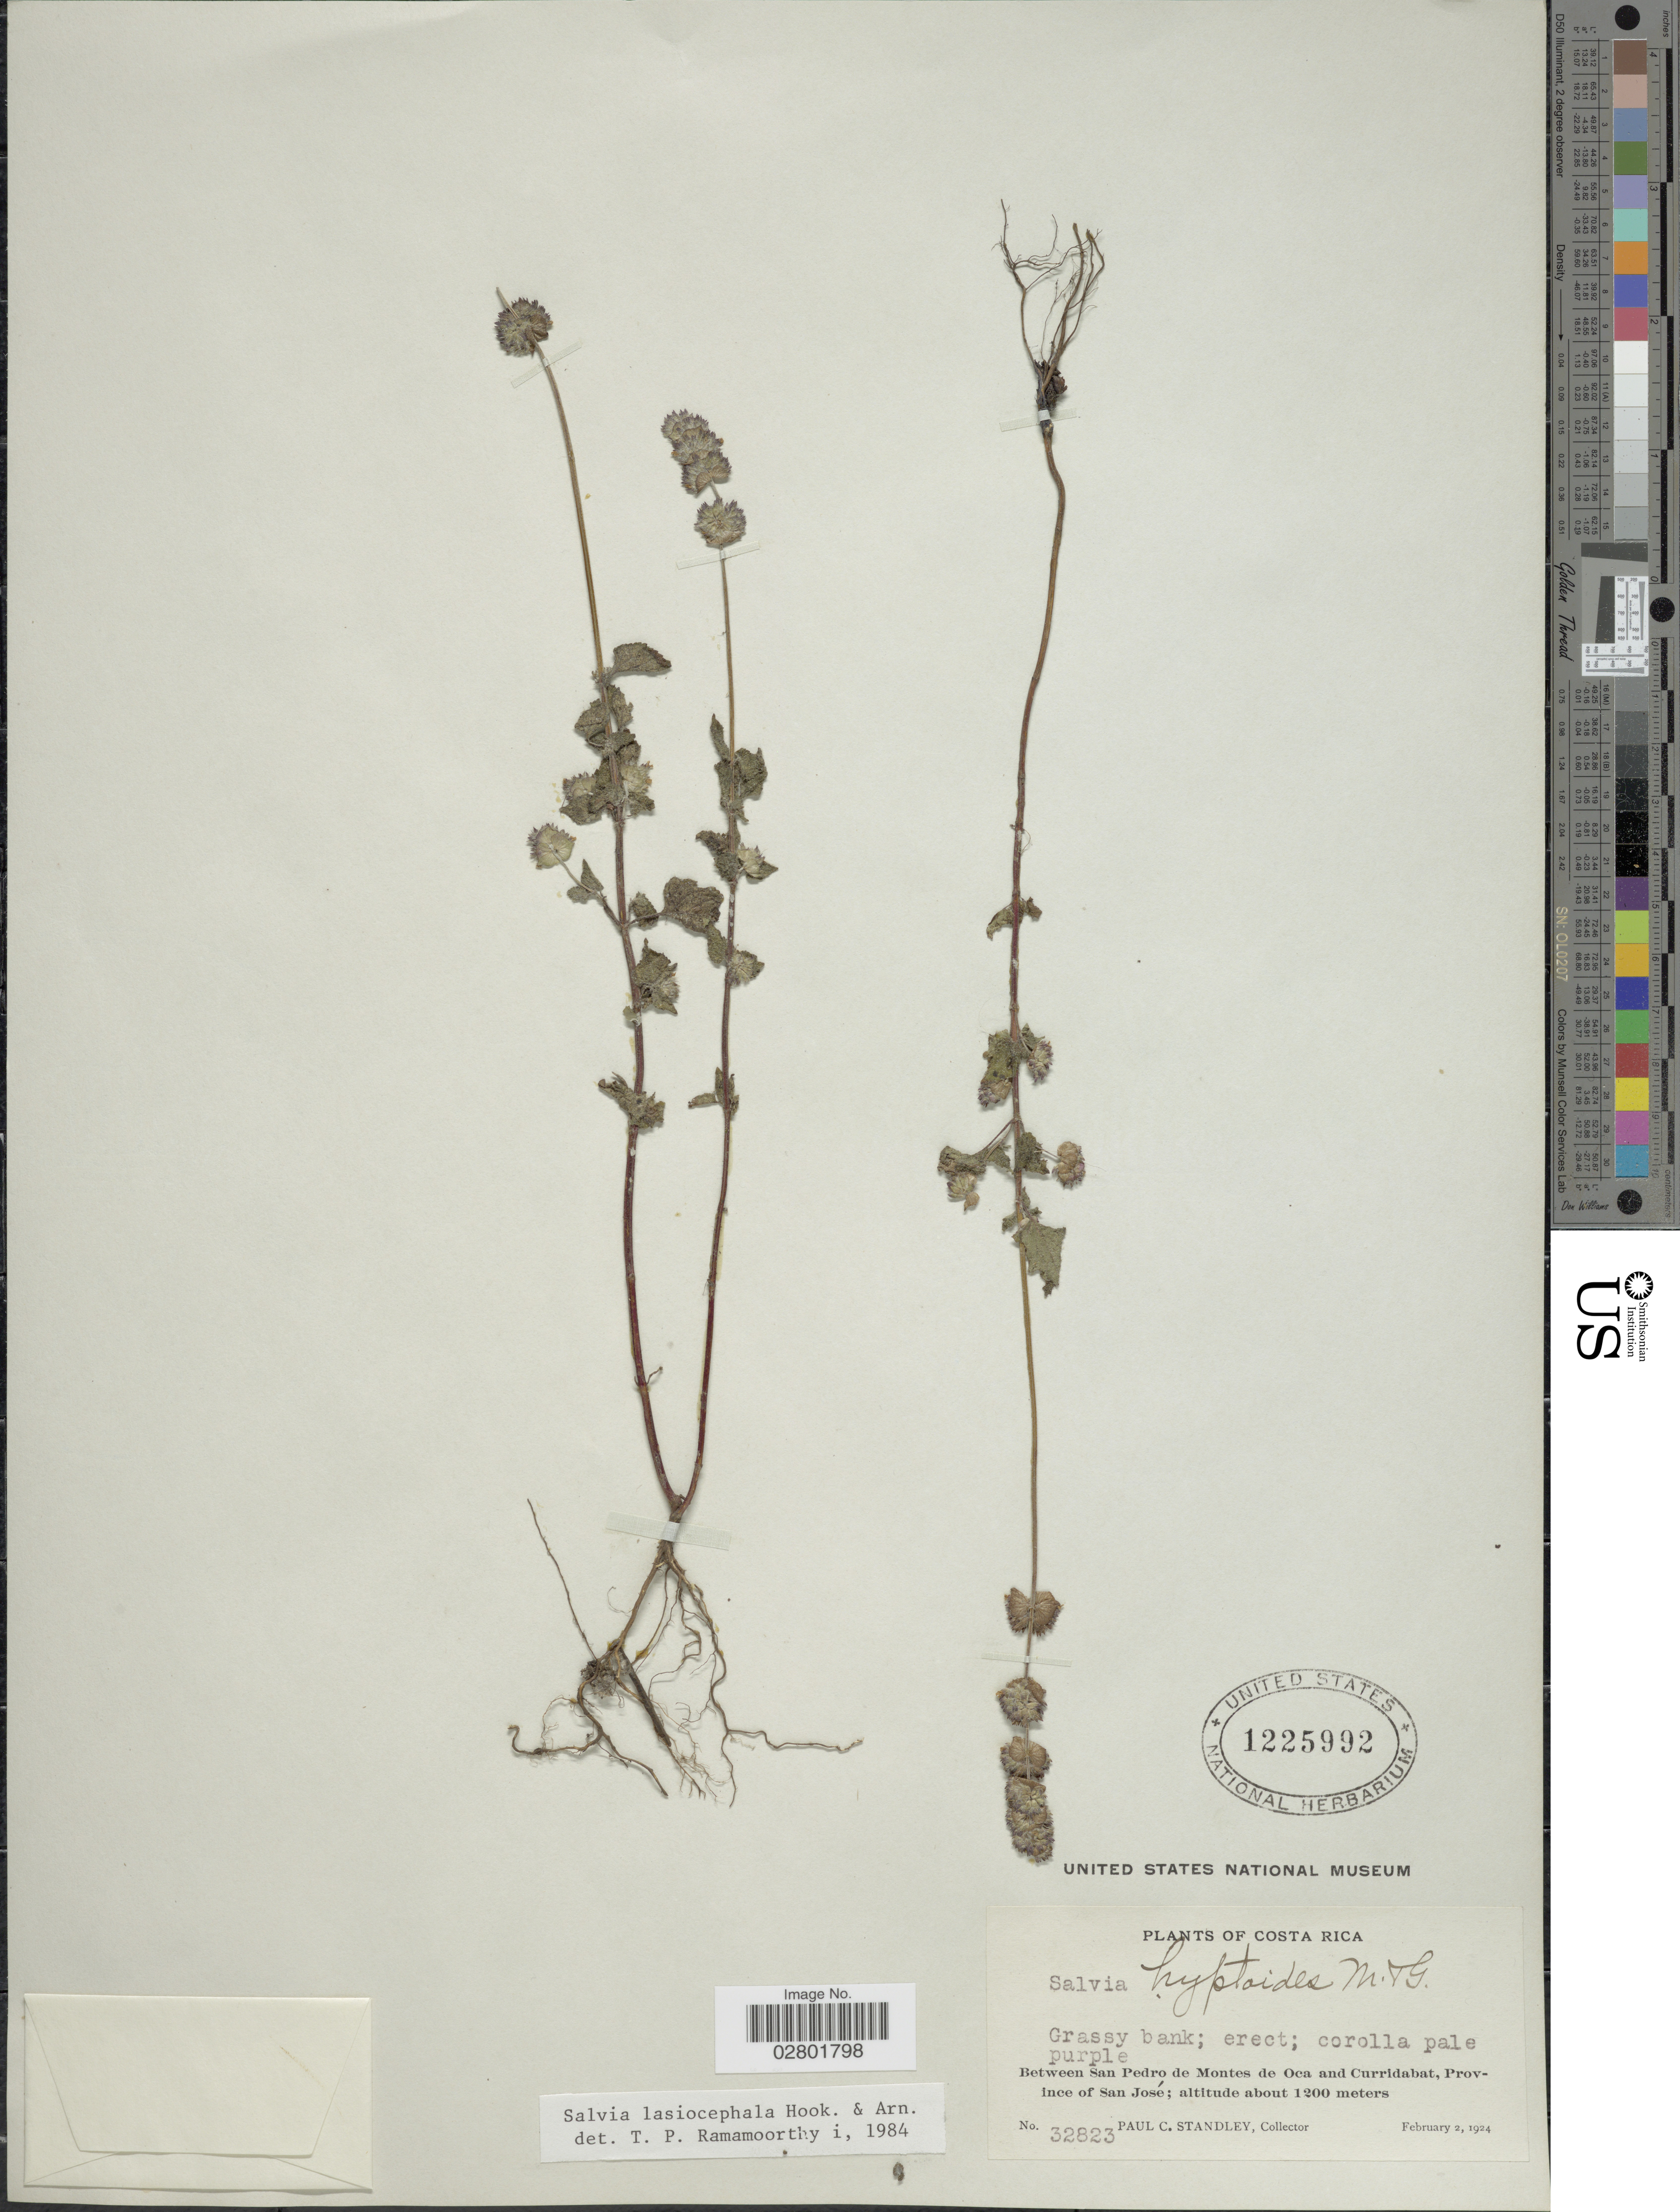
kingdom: Plantae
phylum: Tracheophyta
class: Magnoliopsida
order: Lamiales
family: Lamiaceae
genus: Salvia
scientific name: Salvia lasiocephala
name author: Hook. & Arn.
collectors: P. C. Standley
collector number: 32823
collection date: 1924-02-02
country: Costa Rica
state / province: San José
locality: Between San Pedro de Montes de Oca and Curridabat.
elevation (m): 1200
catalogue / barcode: US 1225992